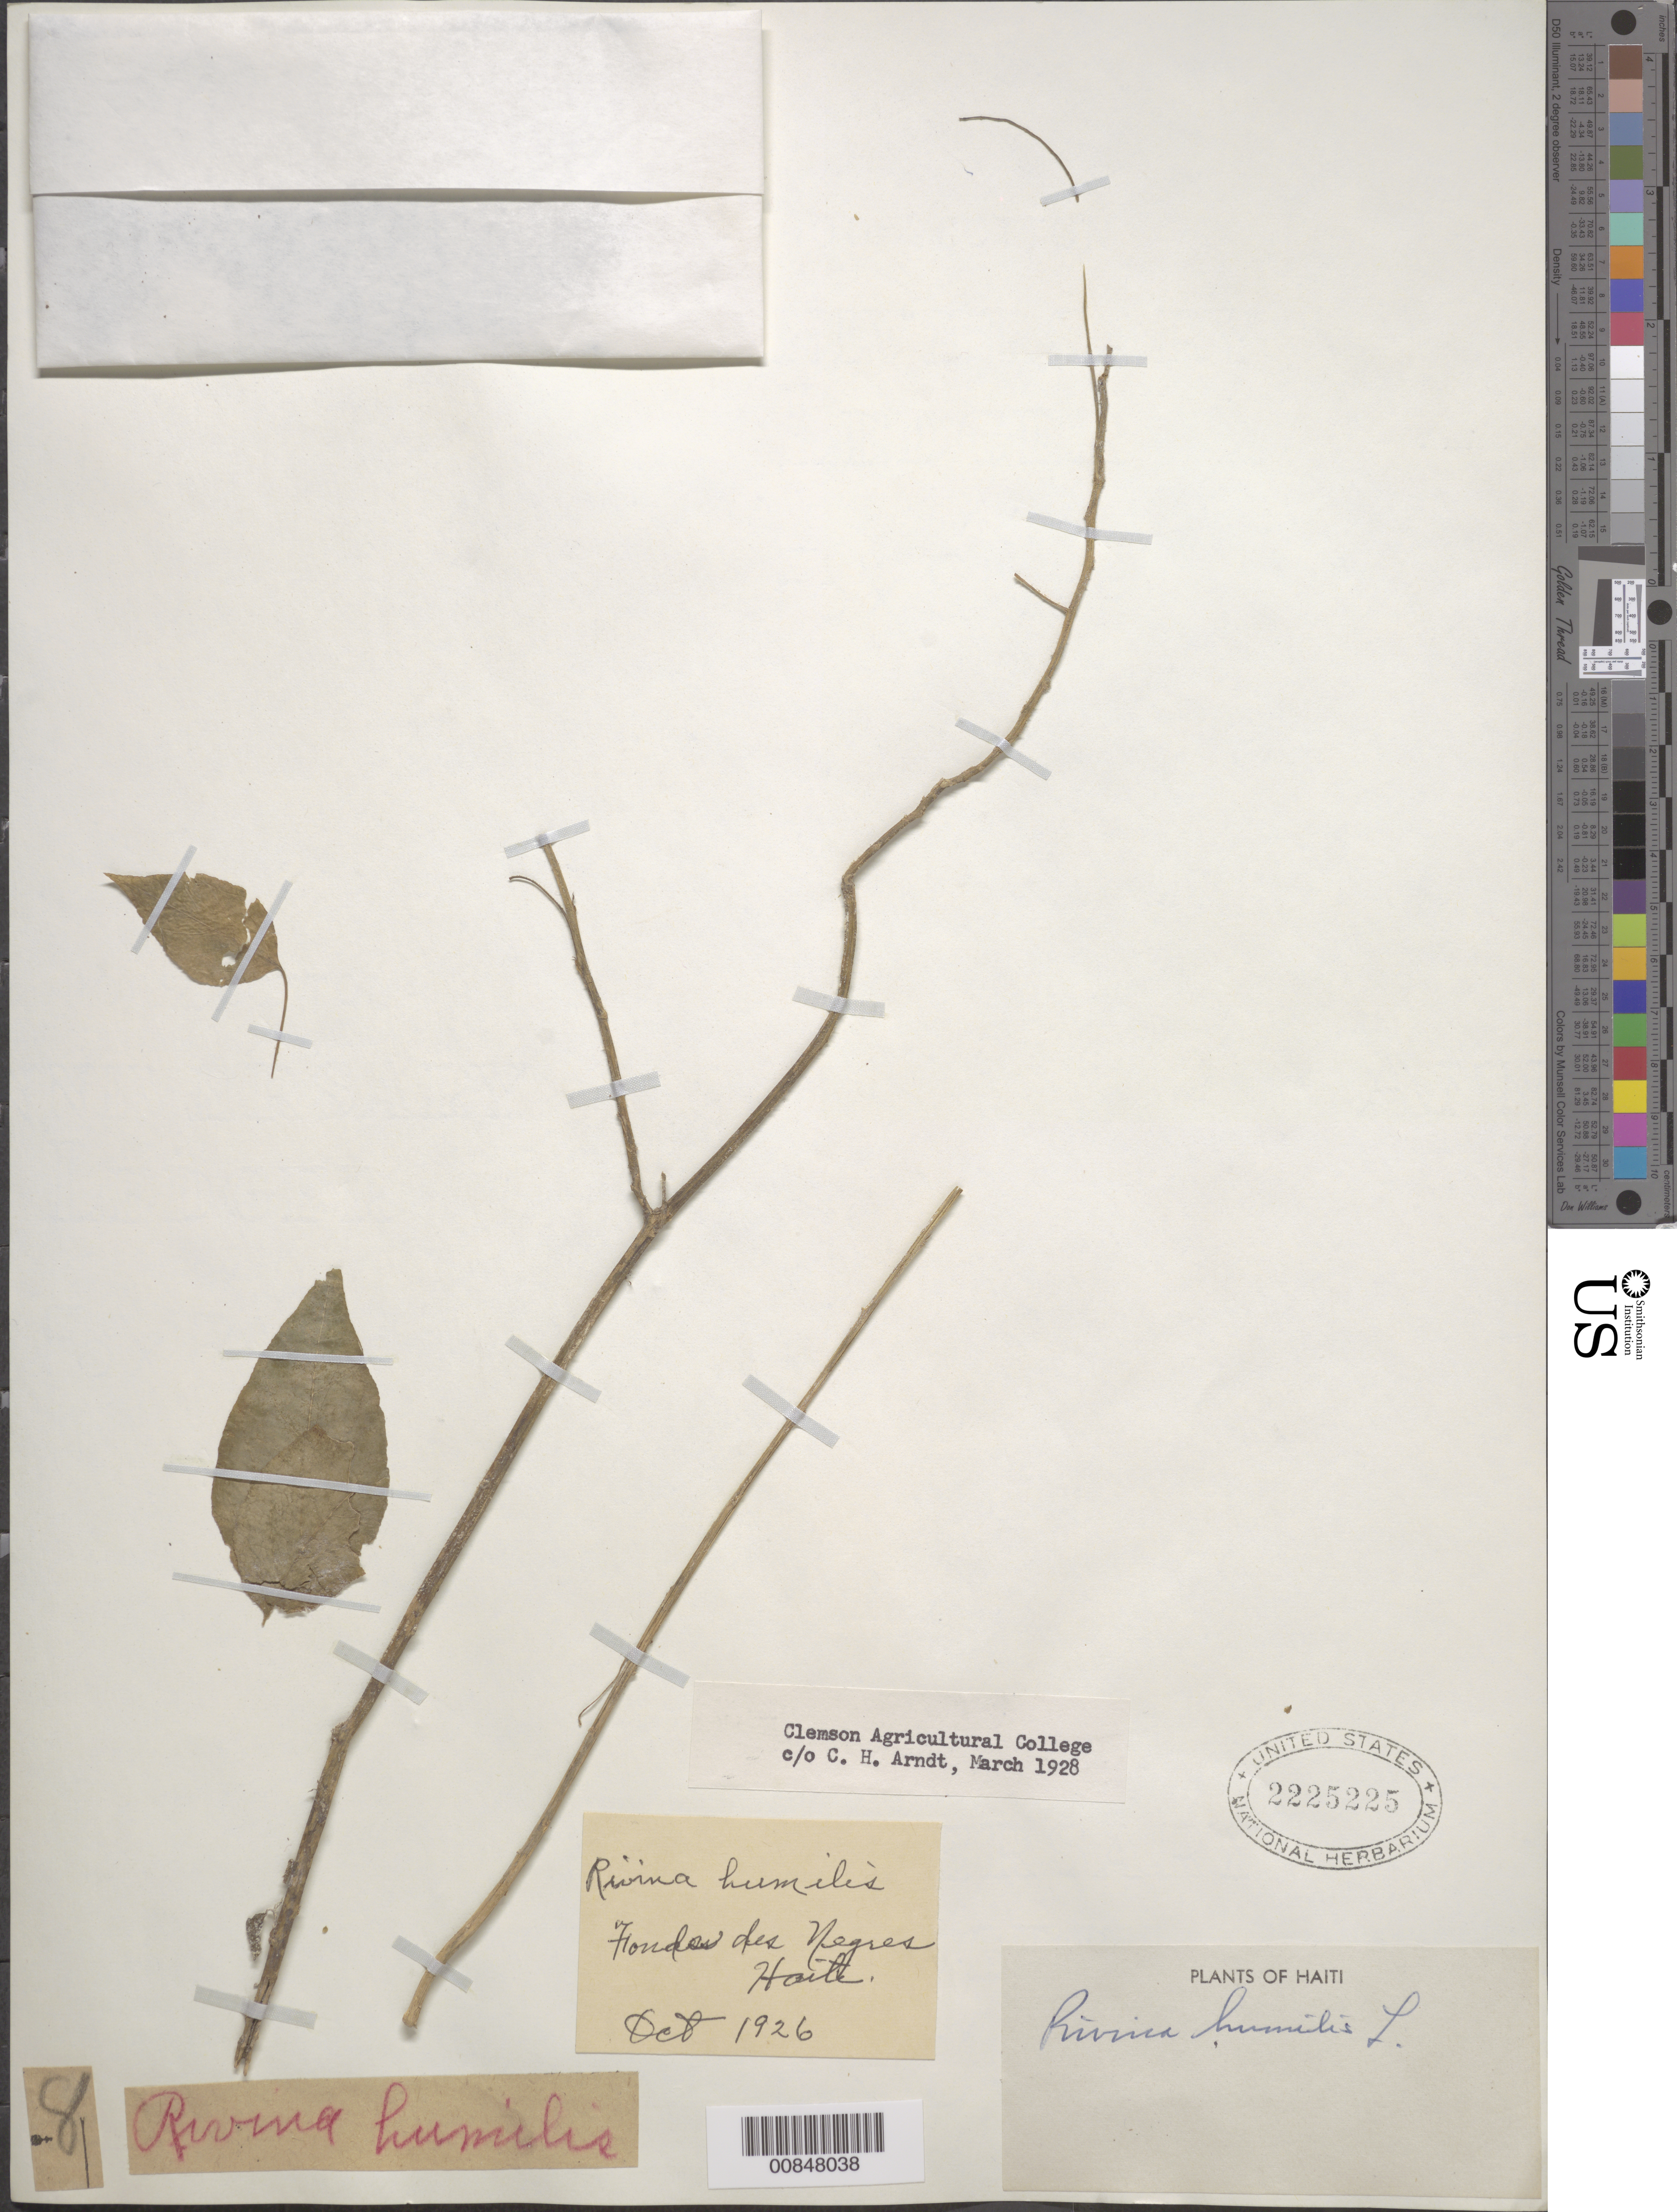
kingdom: Plantae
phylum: Tracheophyta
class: Magnoliopsida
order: Caryophyllales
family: Phytolaccaceae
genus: Rivina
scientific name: Rivina humilis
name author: L.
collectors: C. Arndt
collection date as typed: Oct 1926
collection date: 1926-10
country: Haiti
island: Hispaniola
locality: Fonds des Nègres.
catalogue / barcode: US 2225225